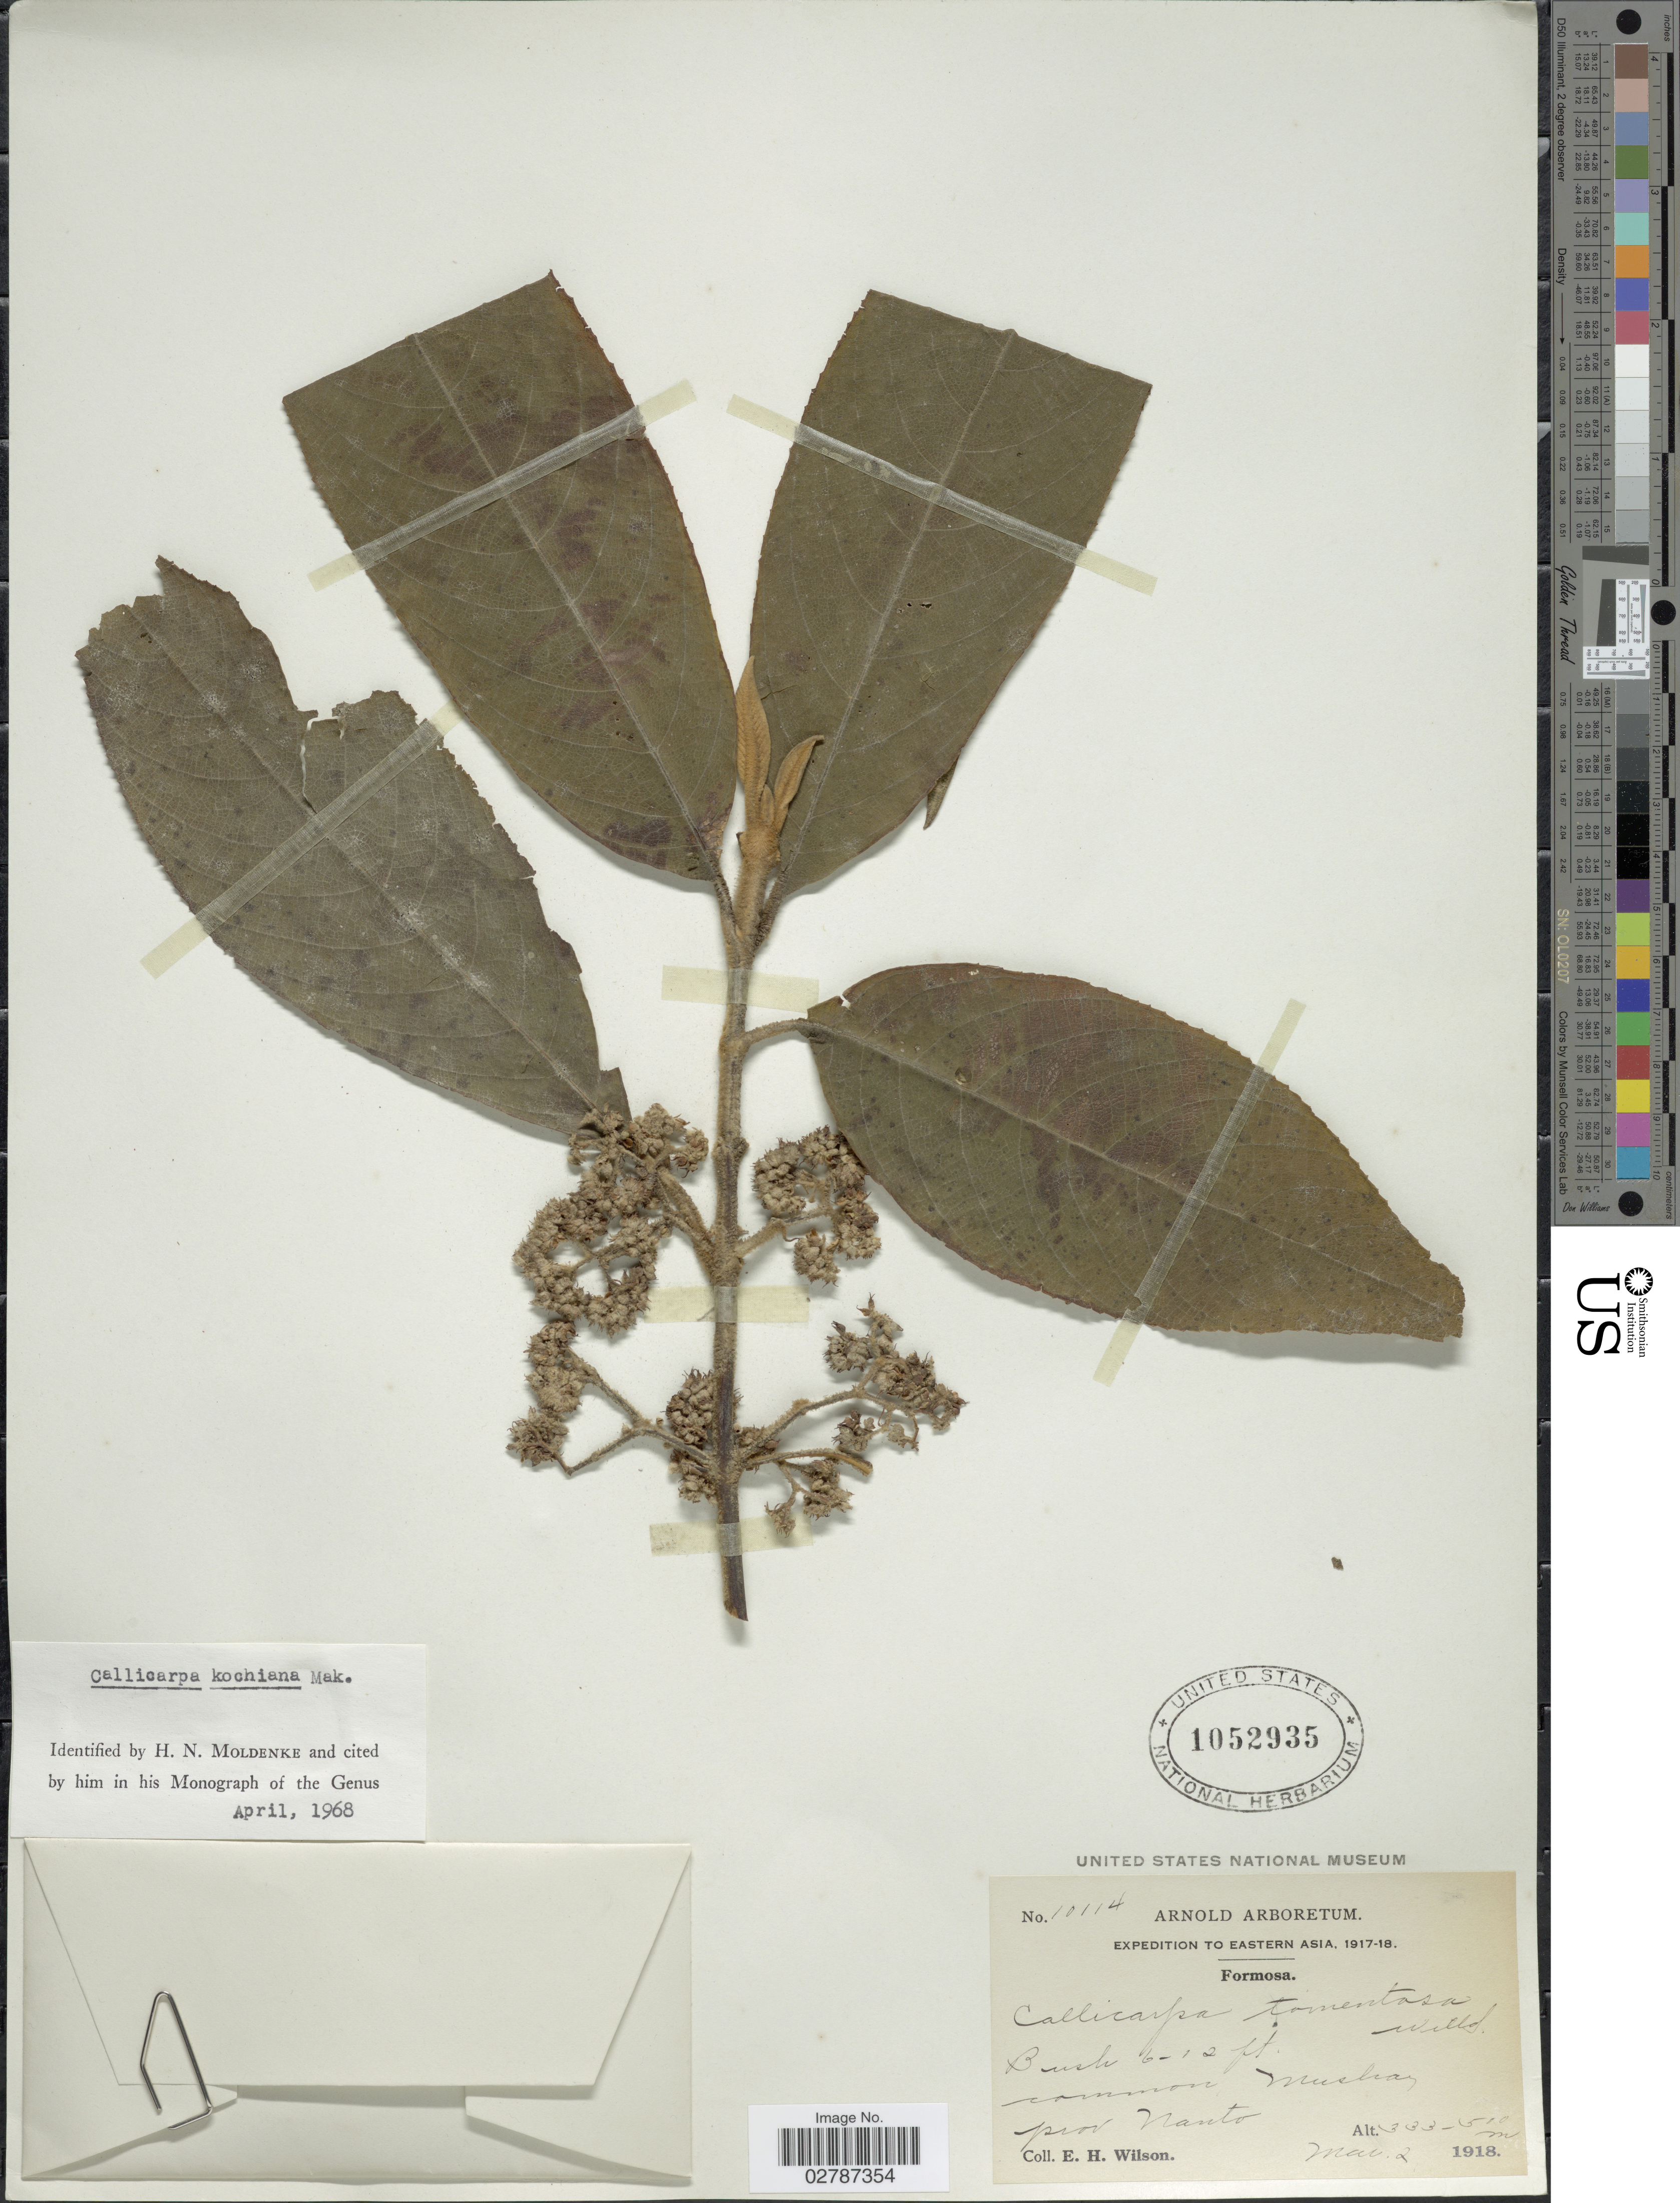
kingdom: Plantae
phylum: Tracheophyta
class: Magnoliopsida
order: Lamiales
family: Lamiaceae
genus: Callicarpa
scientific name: Callicarpa kochiana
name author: Makino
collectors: E. Wilson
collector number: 10114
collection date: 1918-05-02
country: Taiwan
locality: Eastern Asia. Formosa. Prov Nanto.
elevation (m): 333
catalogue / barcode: US 1052935